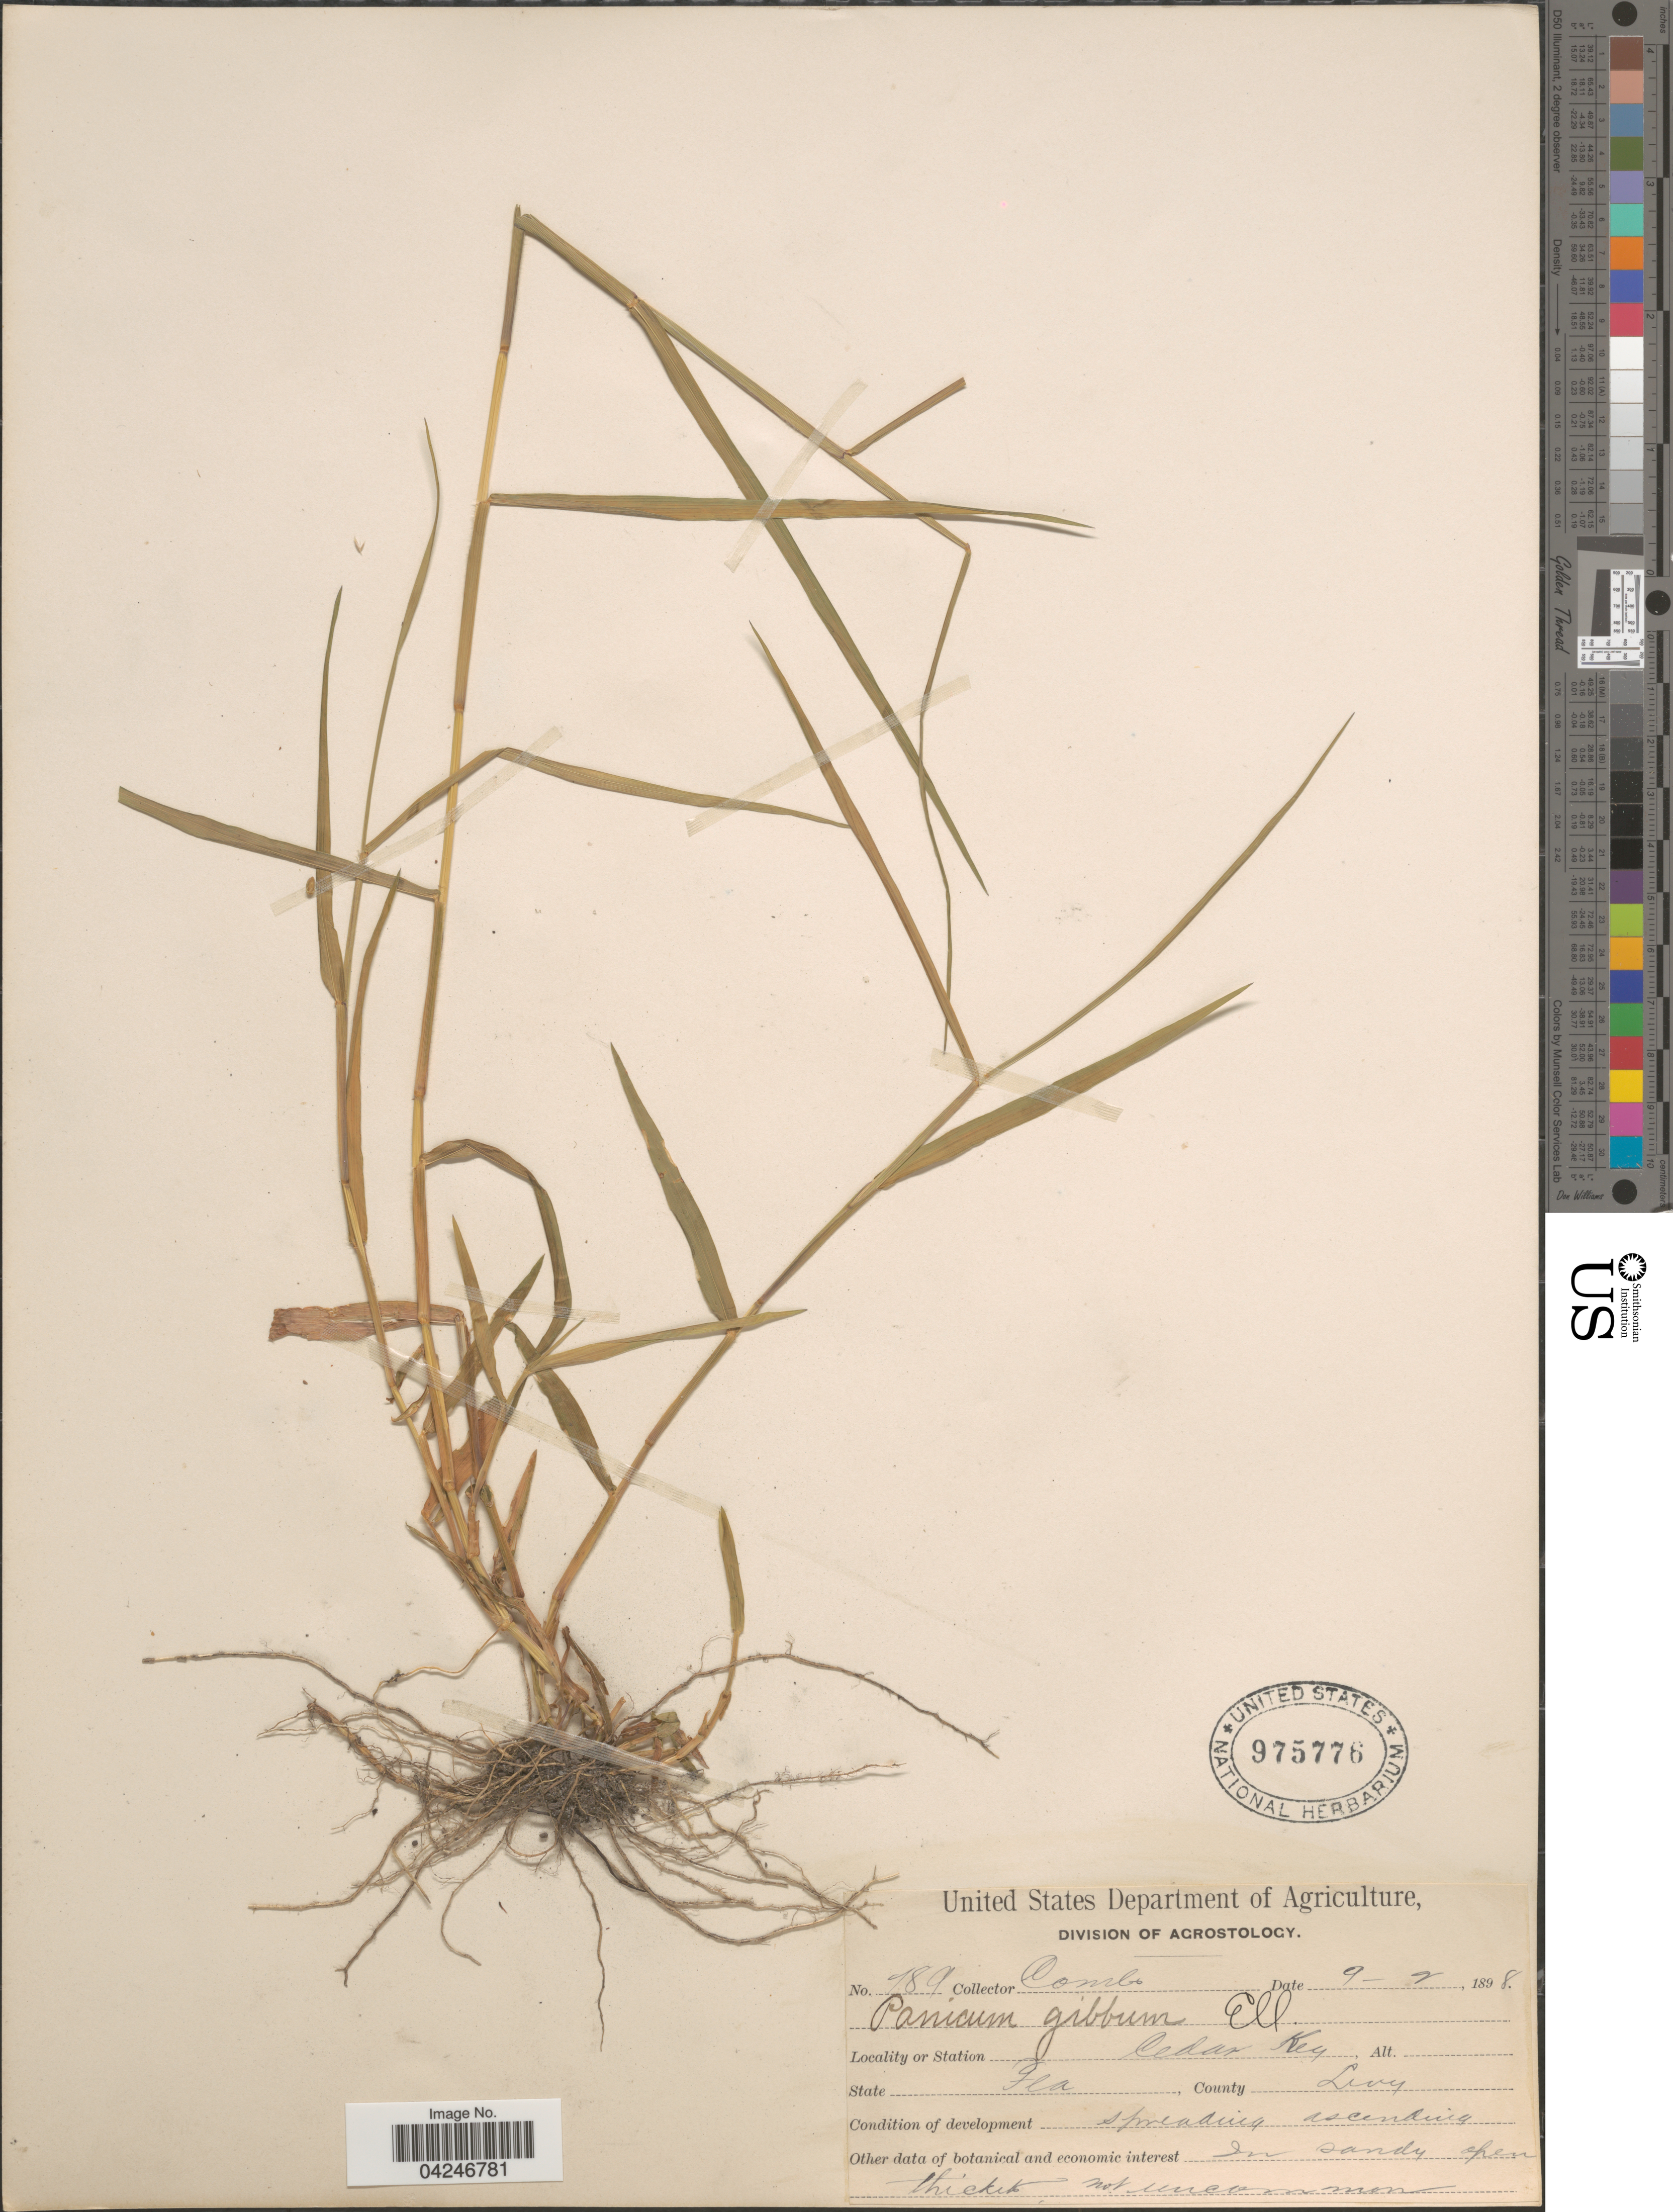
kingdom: Plantae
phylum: Tracheophyta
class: Liliopsida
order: Poales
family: Poaceae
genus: Sacciolepis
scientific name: Sacciolepis striata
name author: (L.) Nash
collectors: -. Combs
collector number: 789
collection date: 1898-09-02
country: United States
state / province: Florida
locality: Cedar Key. County Levy.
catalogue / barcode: US 975776